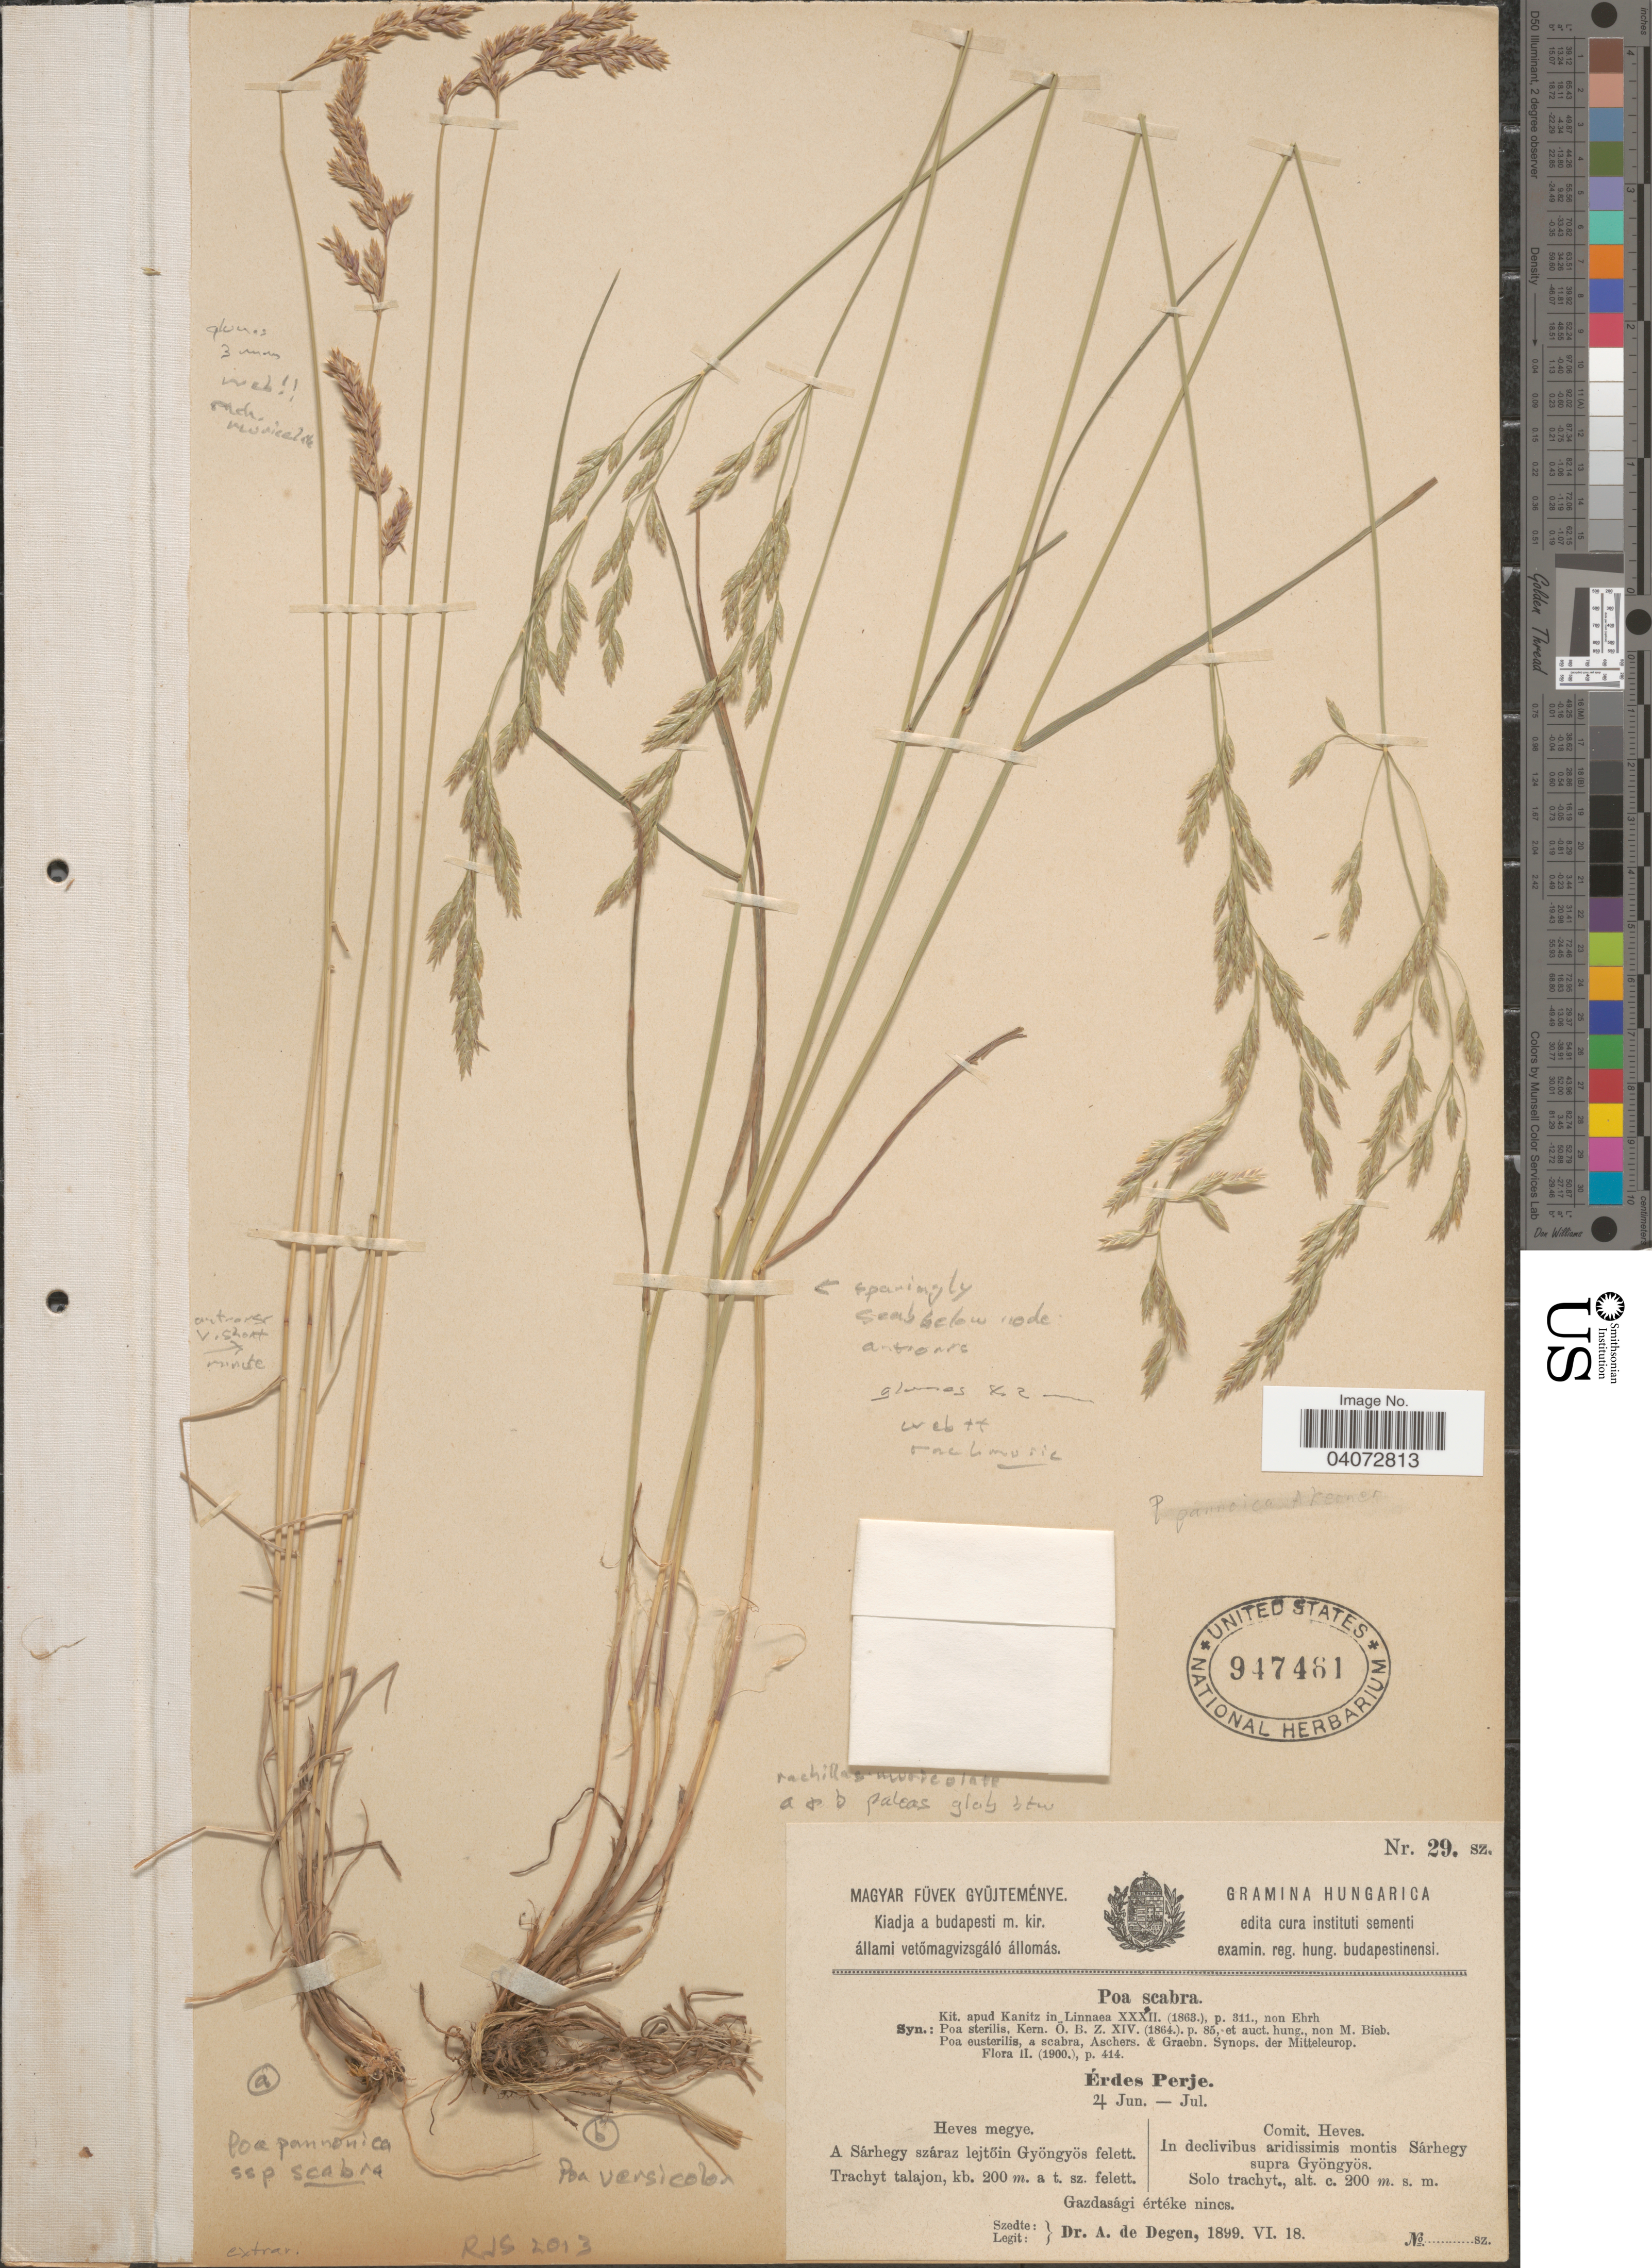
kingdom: Plantae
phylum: Tracheophyta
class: Liliopsida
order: Poales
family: Poaceae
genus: Poa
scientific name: Poa versicolor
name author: Besser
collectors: A. Degen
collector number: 29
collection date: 1899-06-18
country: Hungary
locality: Comit. Heves. In declivibus aridissimis montis Sárhegy supra Gyöngyös.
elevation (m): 200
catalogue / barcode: US 947461